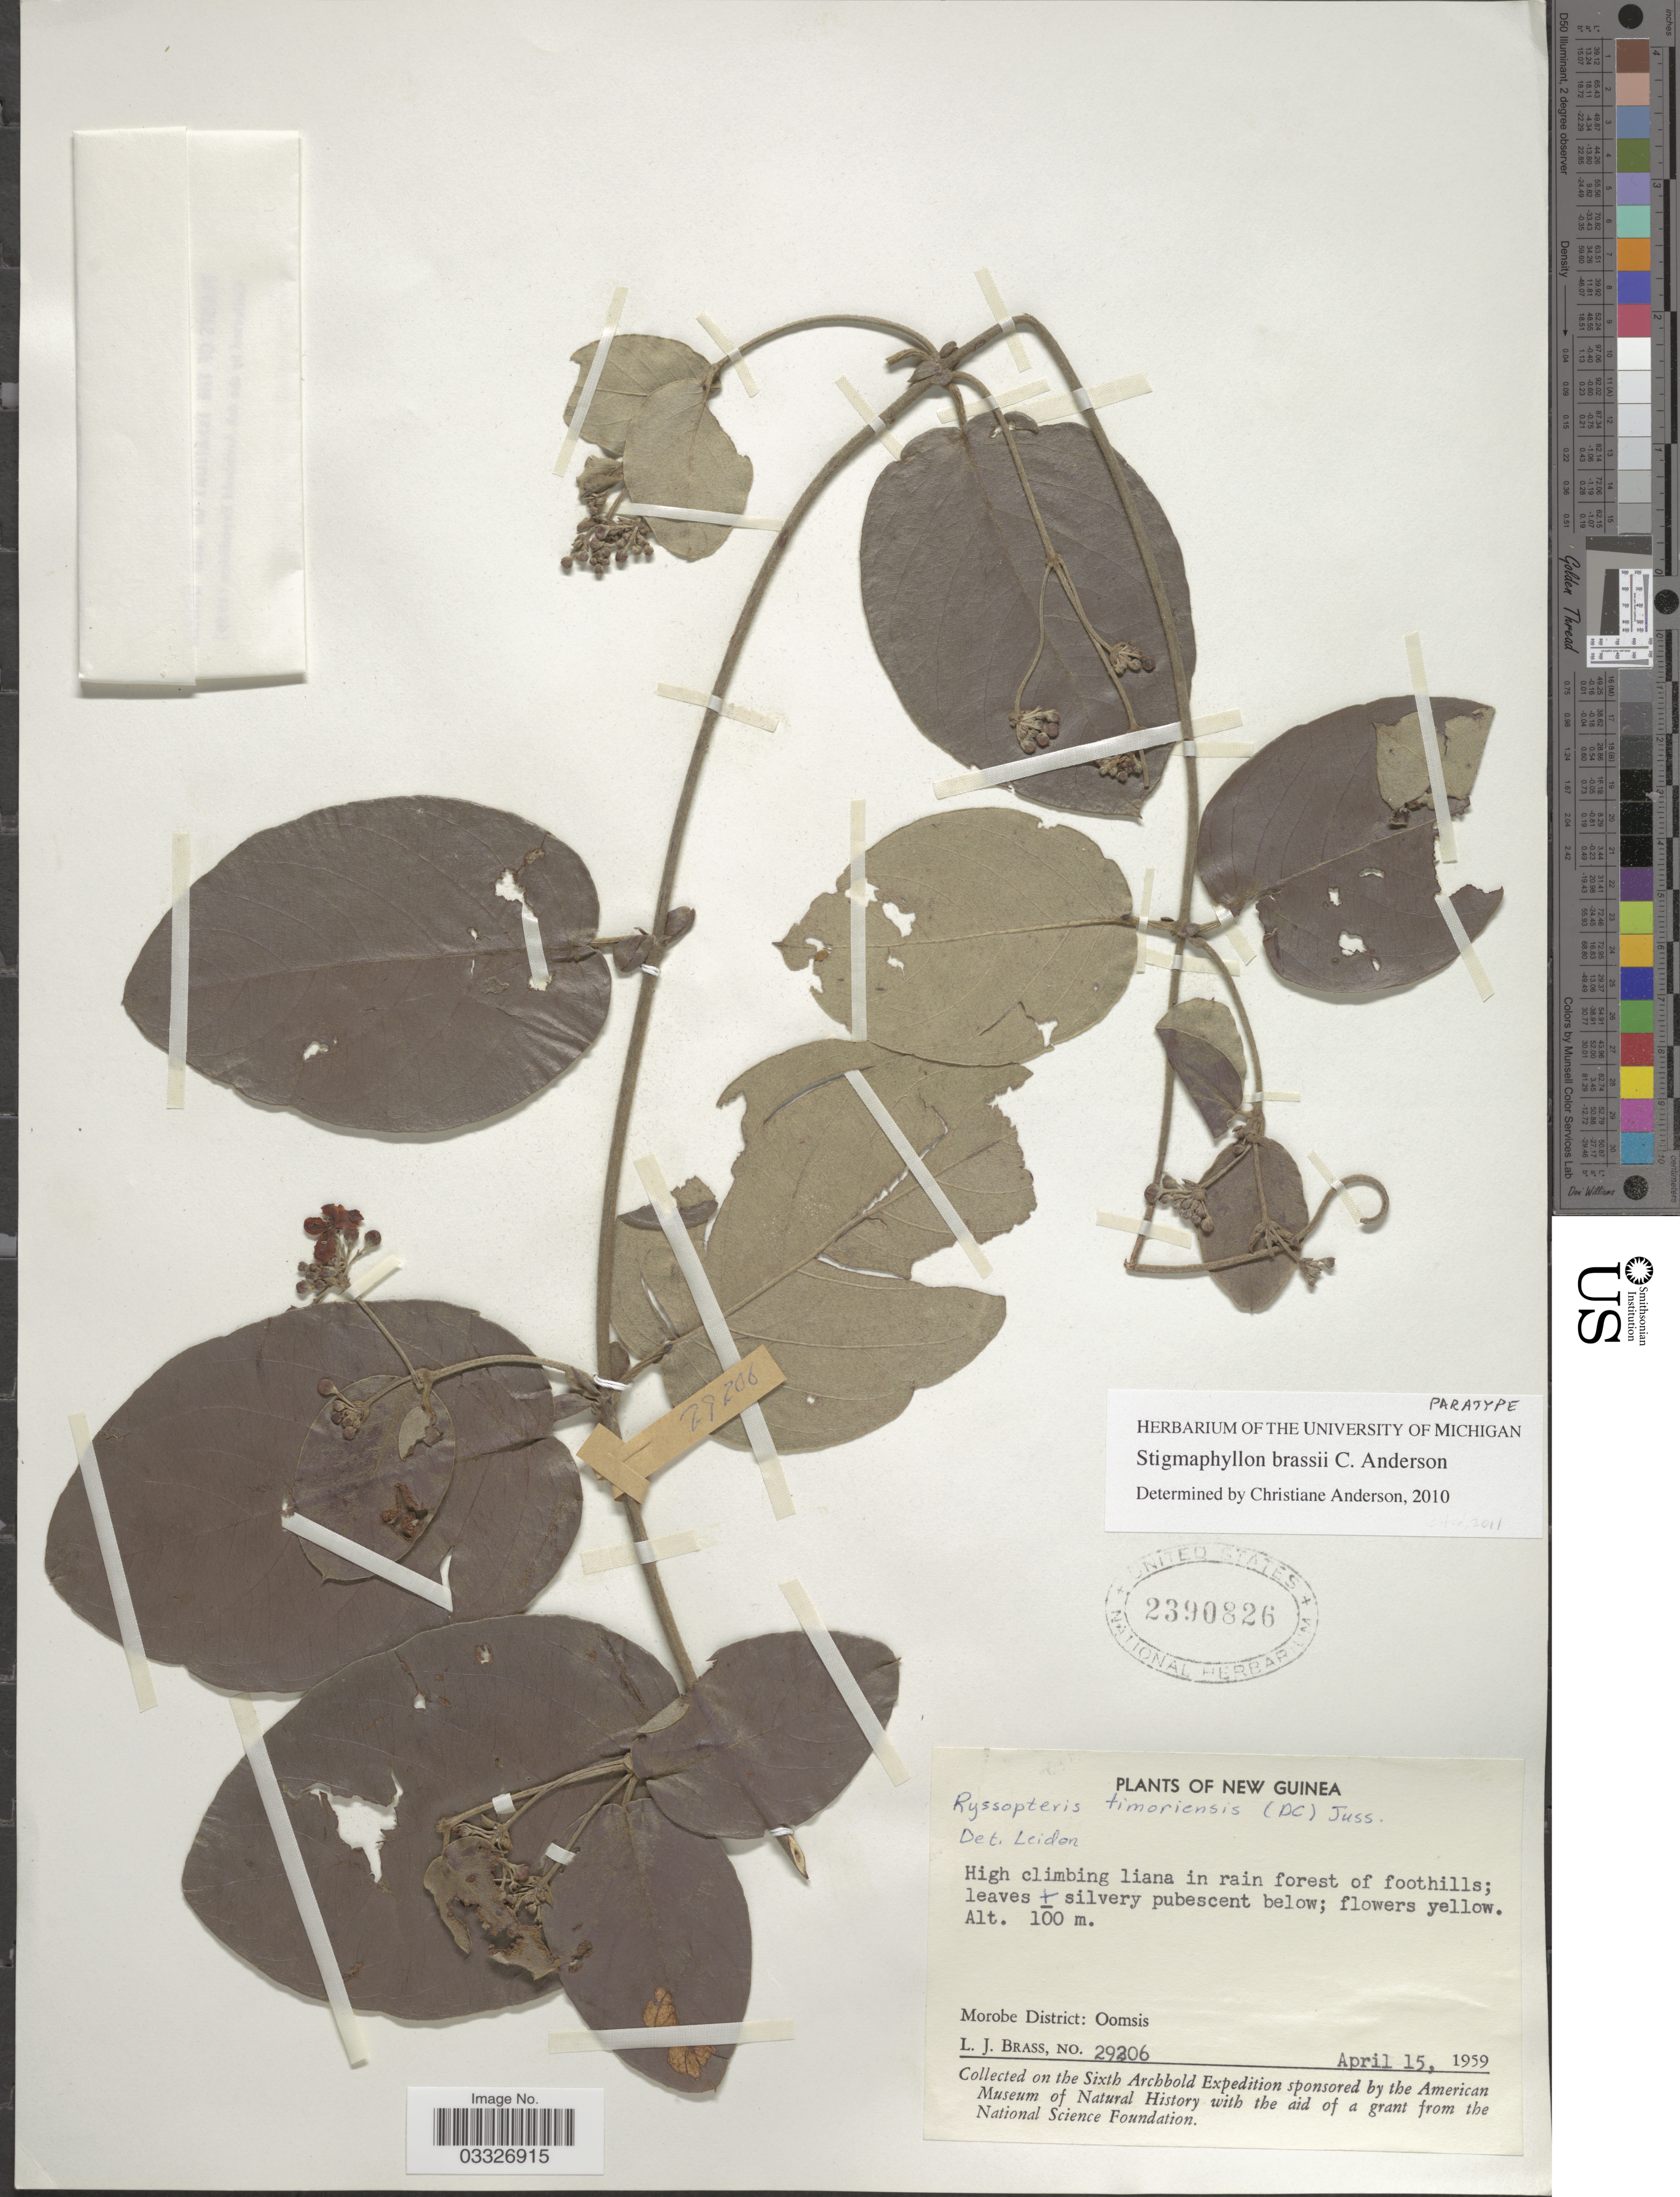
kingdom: Plantae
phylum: Tracheophyta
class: Magnoliopsida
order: Malpighiales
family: Malpighiaceae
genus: Stigmaphyllon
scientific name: Stigmaphyllon brassii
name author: C.E. Anderson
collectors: L. J. Brass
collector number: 29206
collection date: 1959-04-15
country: Papua New Guinea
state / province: Morobe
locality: New Guinea. Morobe District: Oomsis.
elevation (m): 100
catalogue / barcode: US 2390826